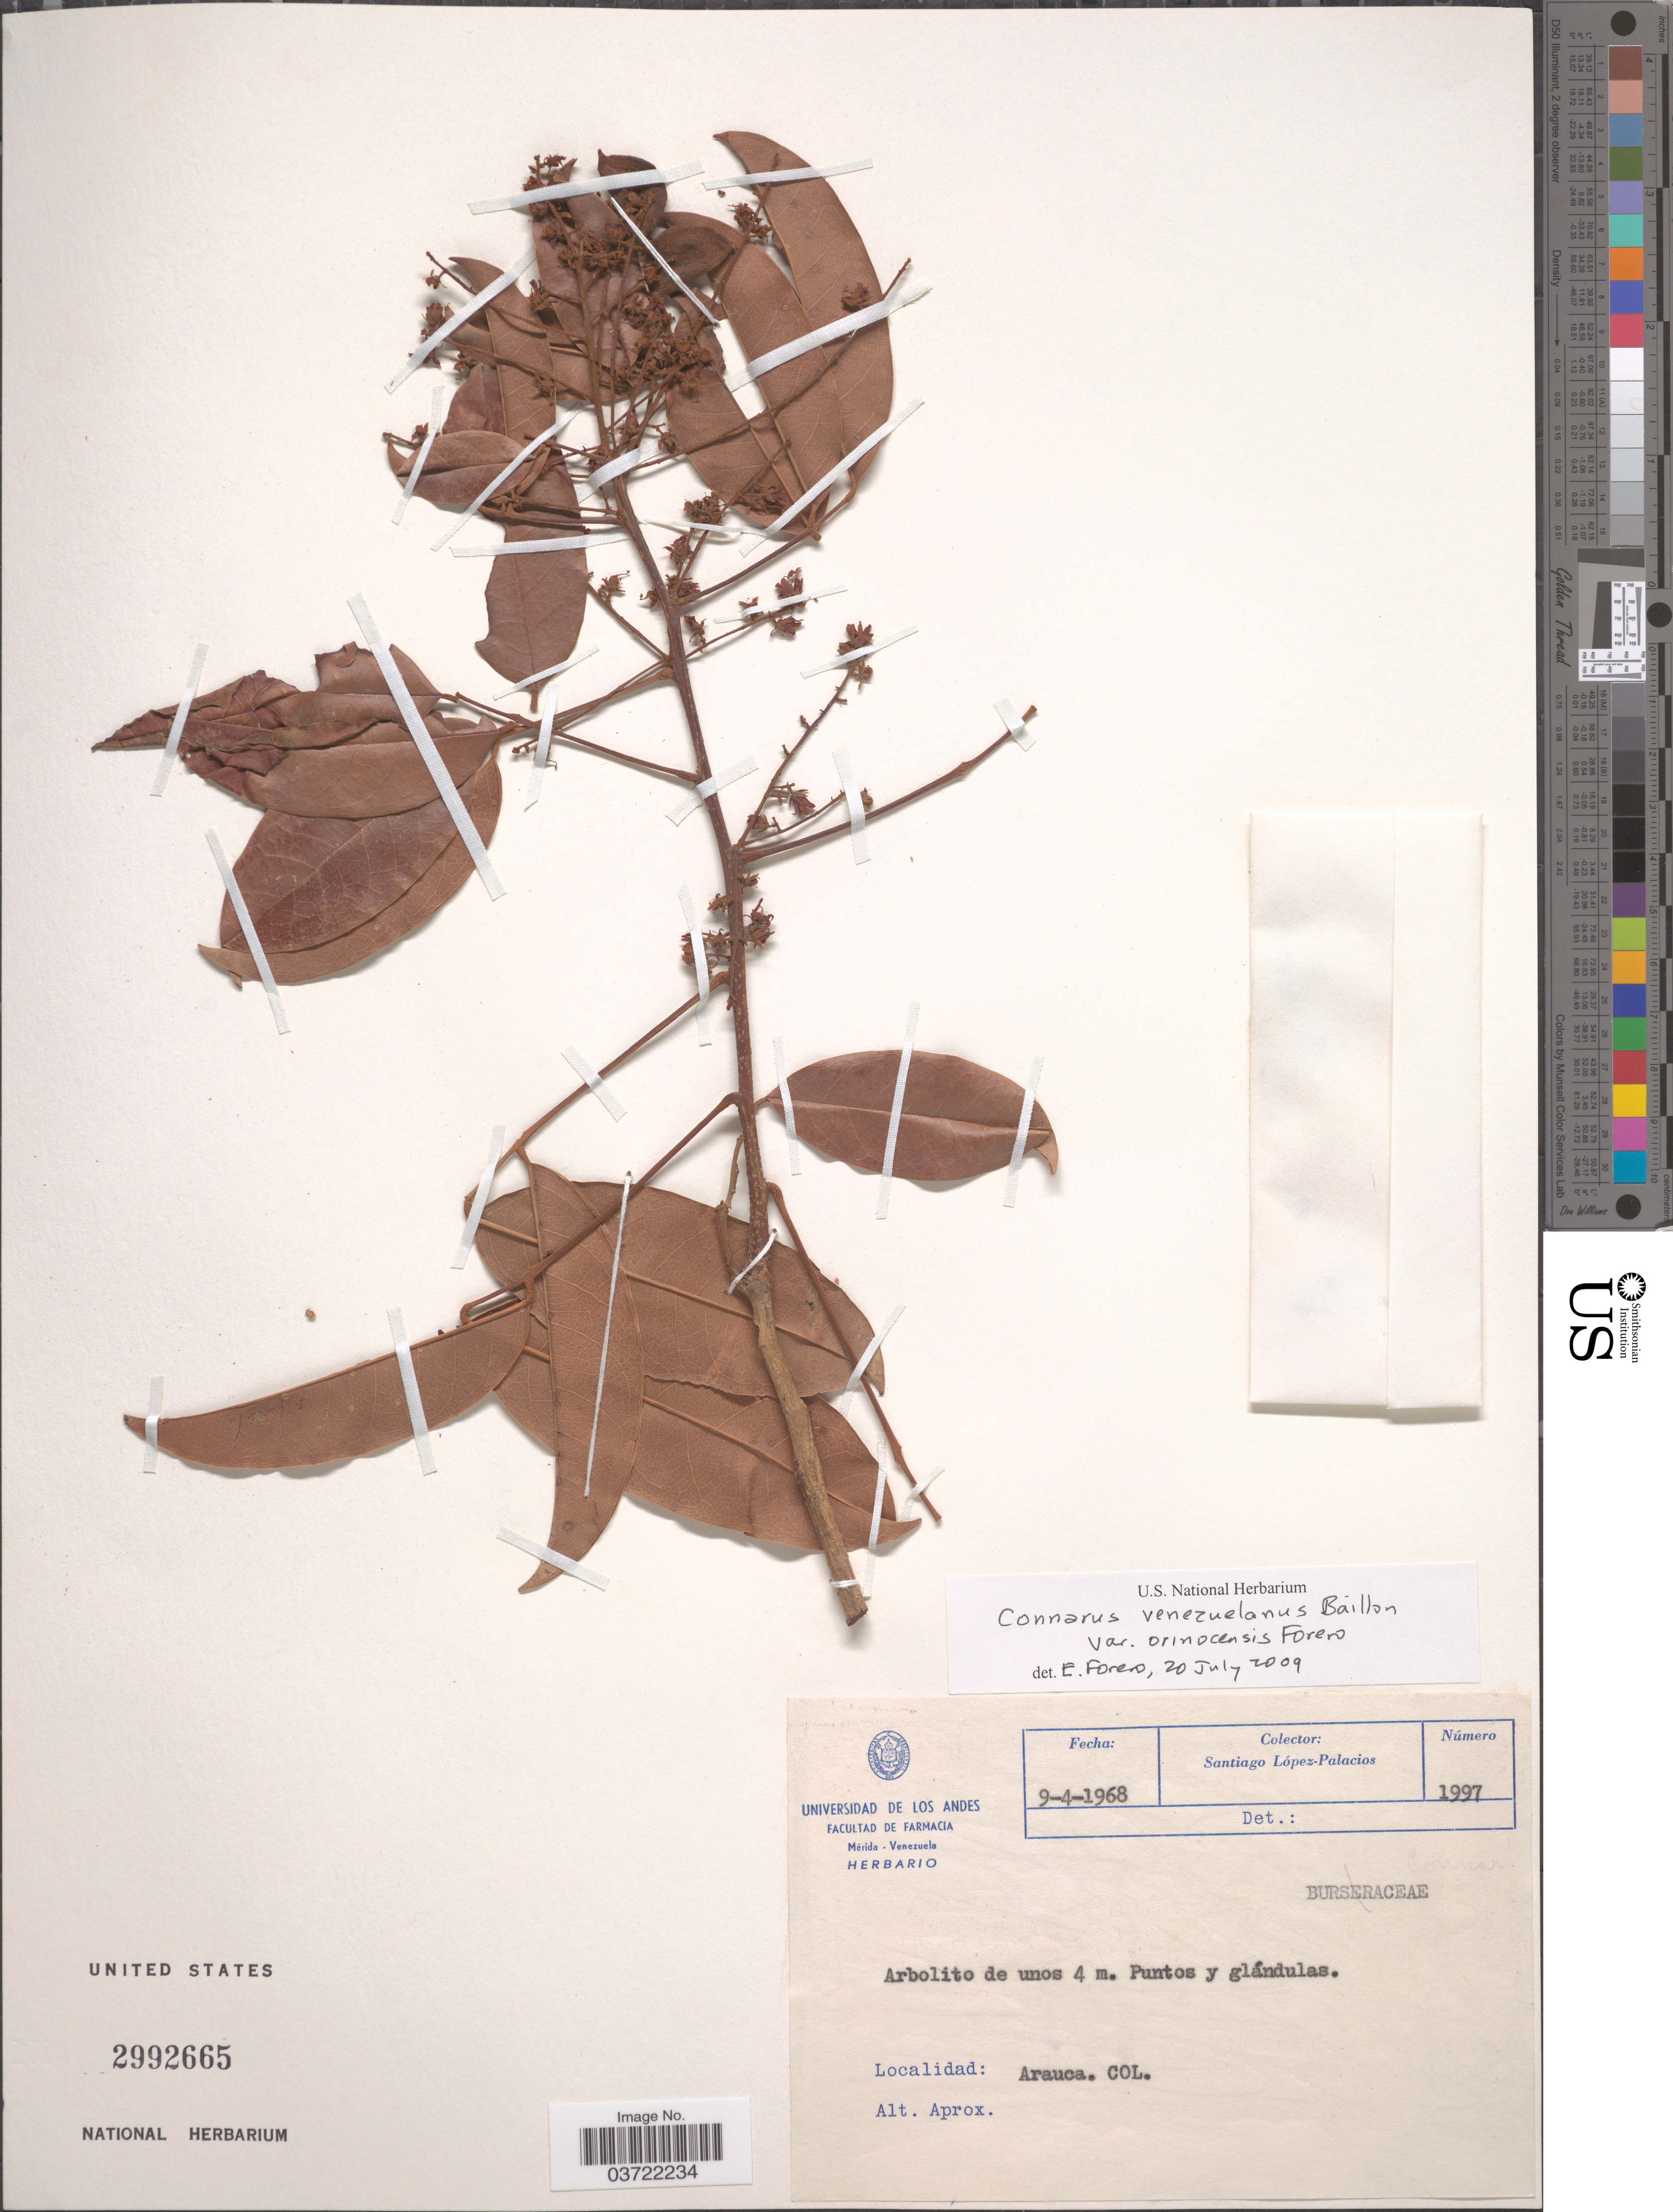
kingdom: Plantae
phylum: Tracheophyta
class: Magnoliopsida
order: Oxalidales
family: Connaraceae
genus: Connarus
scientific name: Connarus venezuelanus var. orinocensis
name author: Forero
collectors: S. López-Palacios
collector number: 1997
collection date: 1968-04-09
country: Colombia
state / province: Arauca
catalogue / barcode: US 2992665